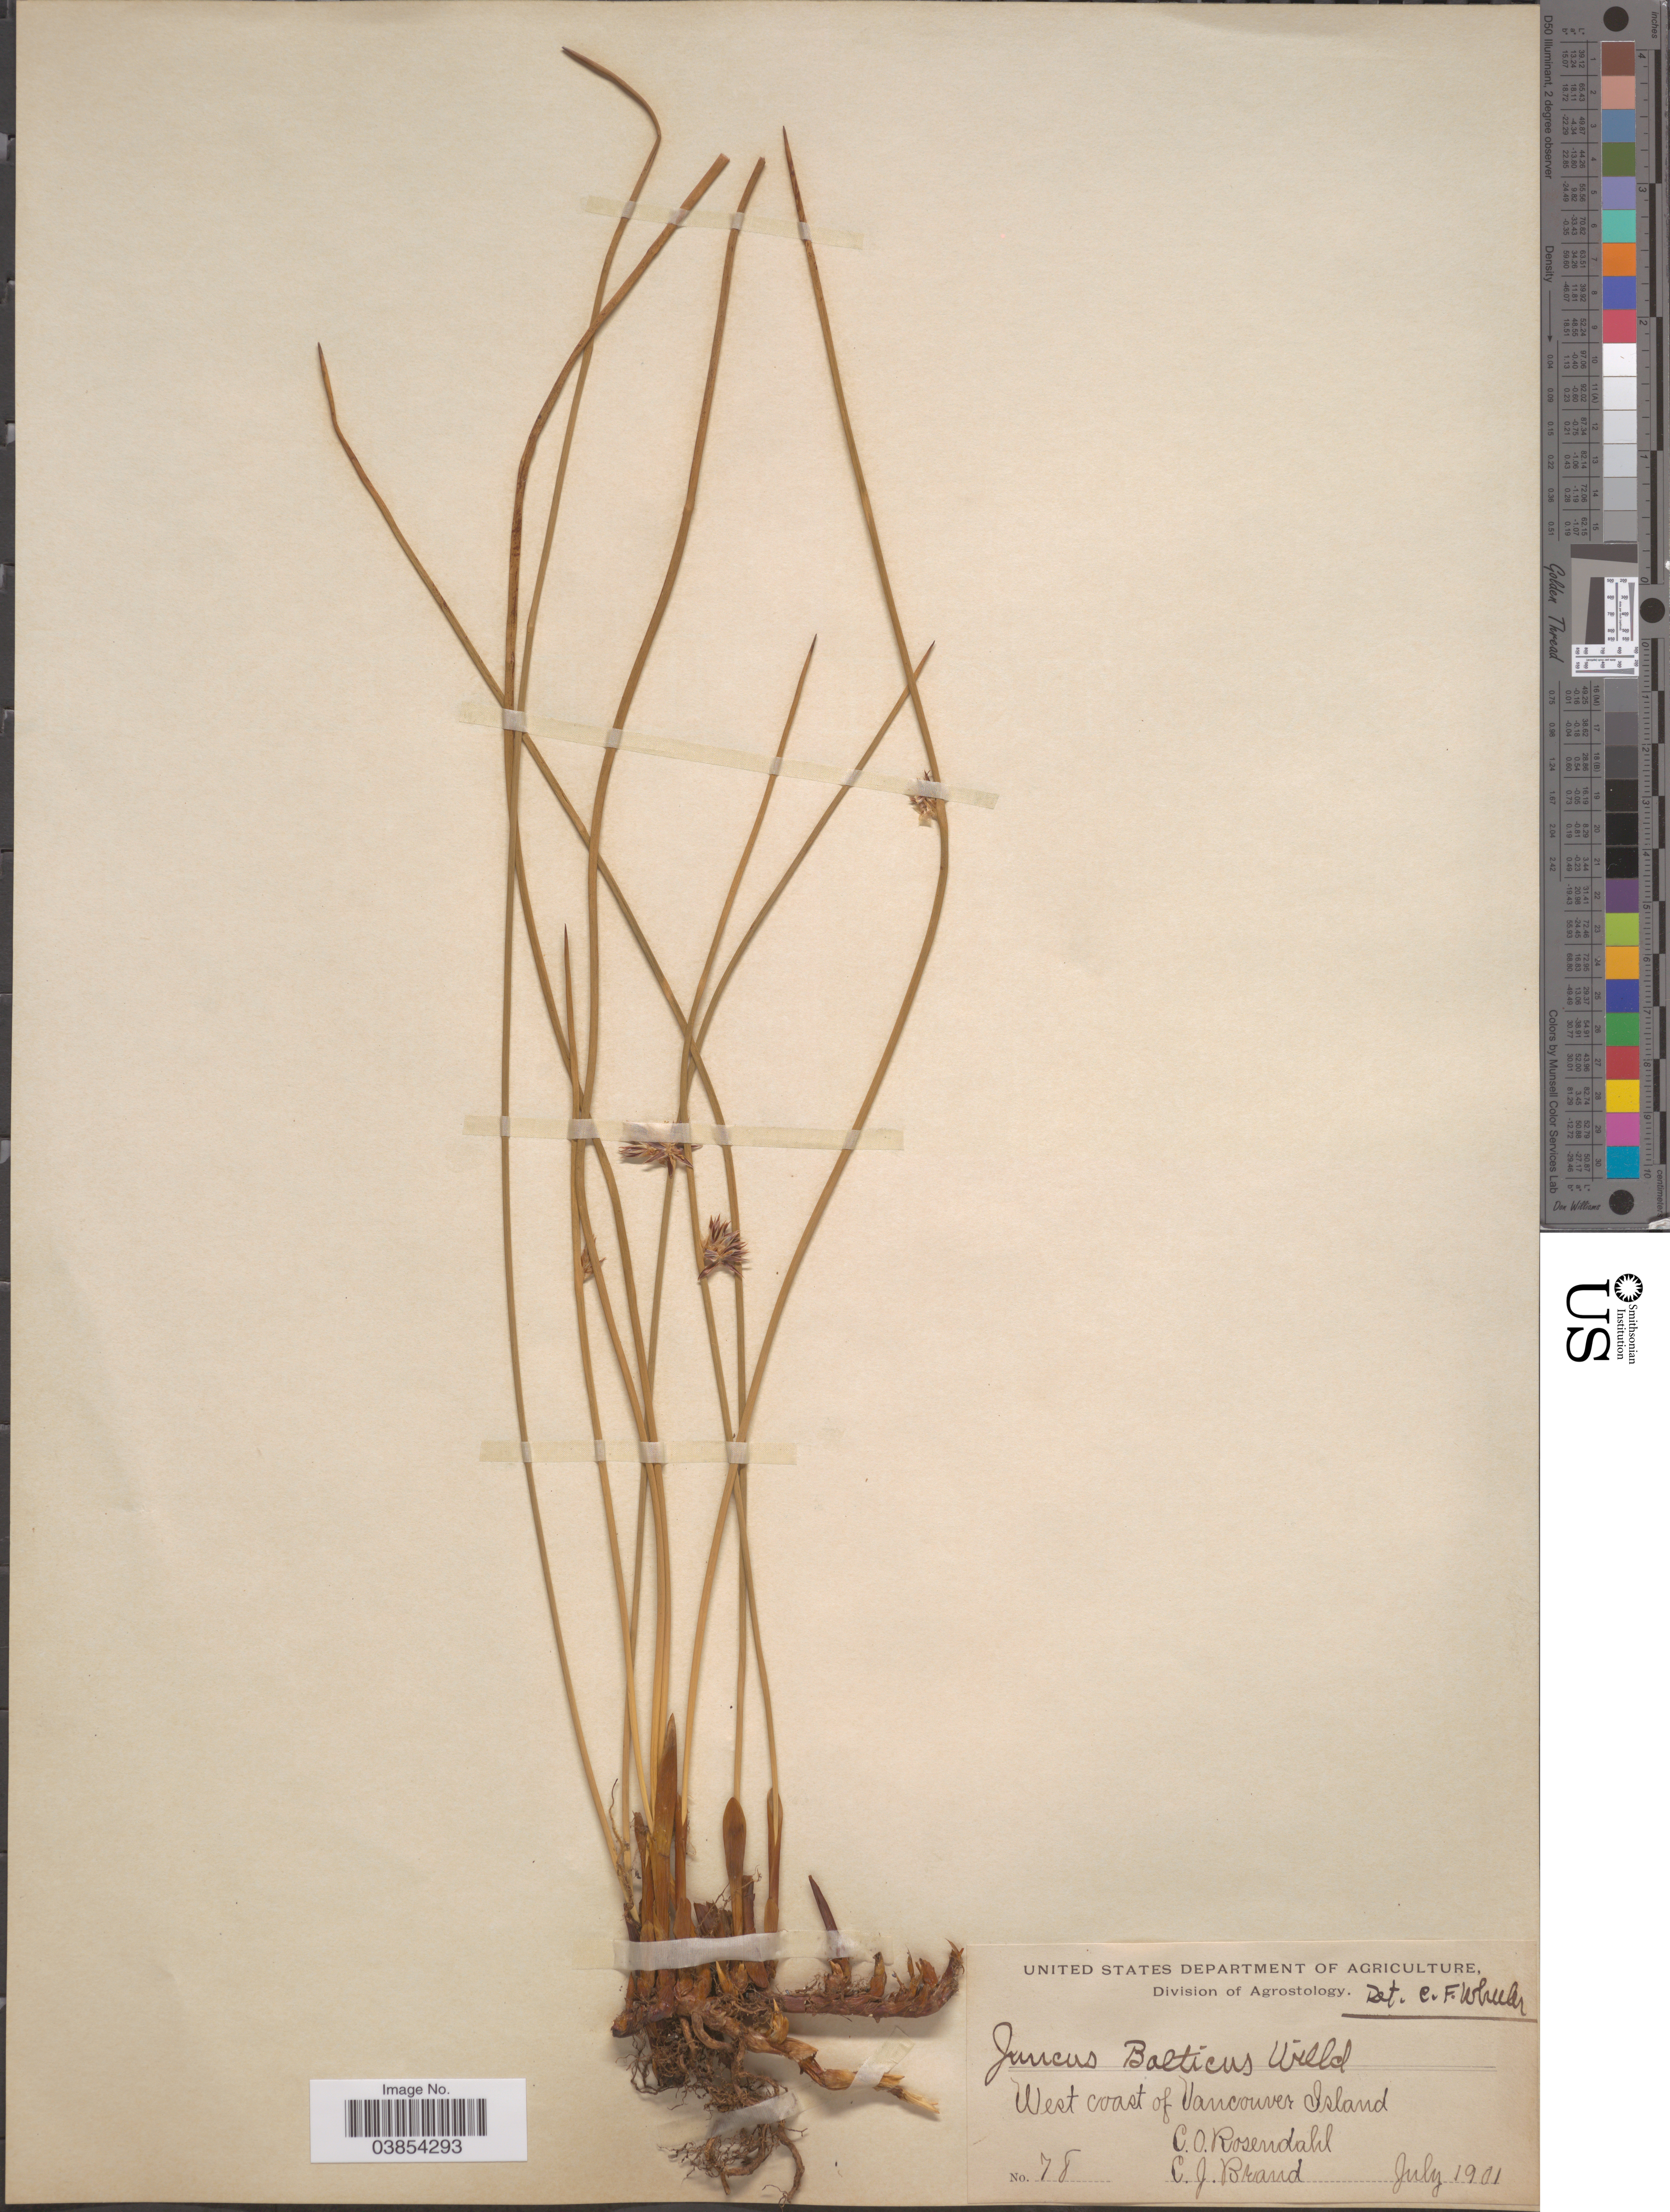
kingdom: Plantae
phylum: Tracheophyta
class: Liliopsida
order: Poales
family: Juncaceae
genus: Juncus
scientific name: Juncus lesueurii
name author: Bol.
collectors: C. O. Rosendahl & C. J. Brand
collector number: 78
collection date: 1901-07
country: Canada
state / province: British Columbia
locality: West coast of Vancouver Island.